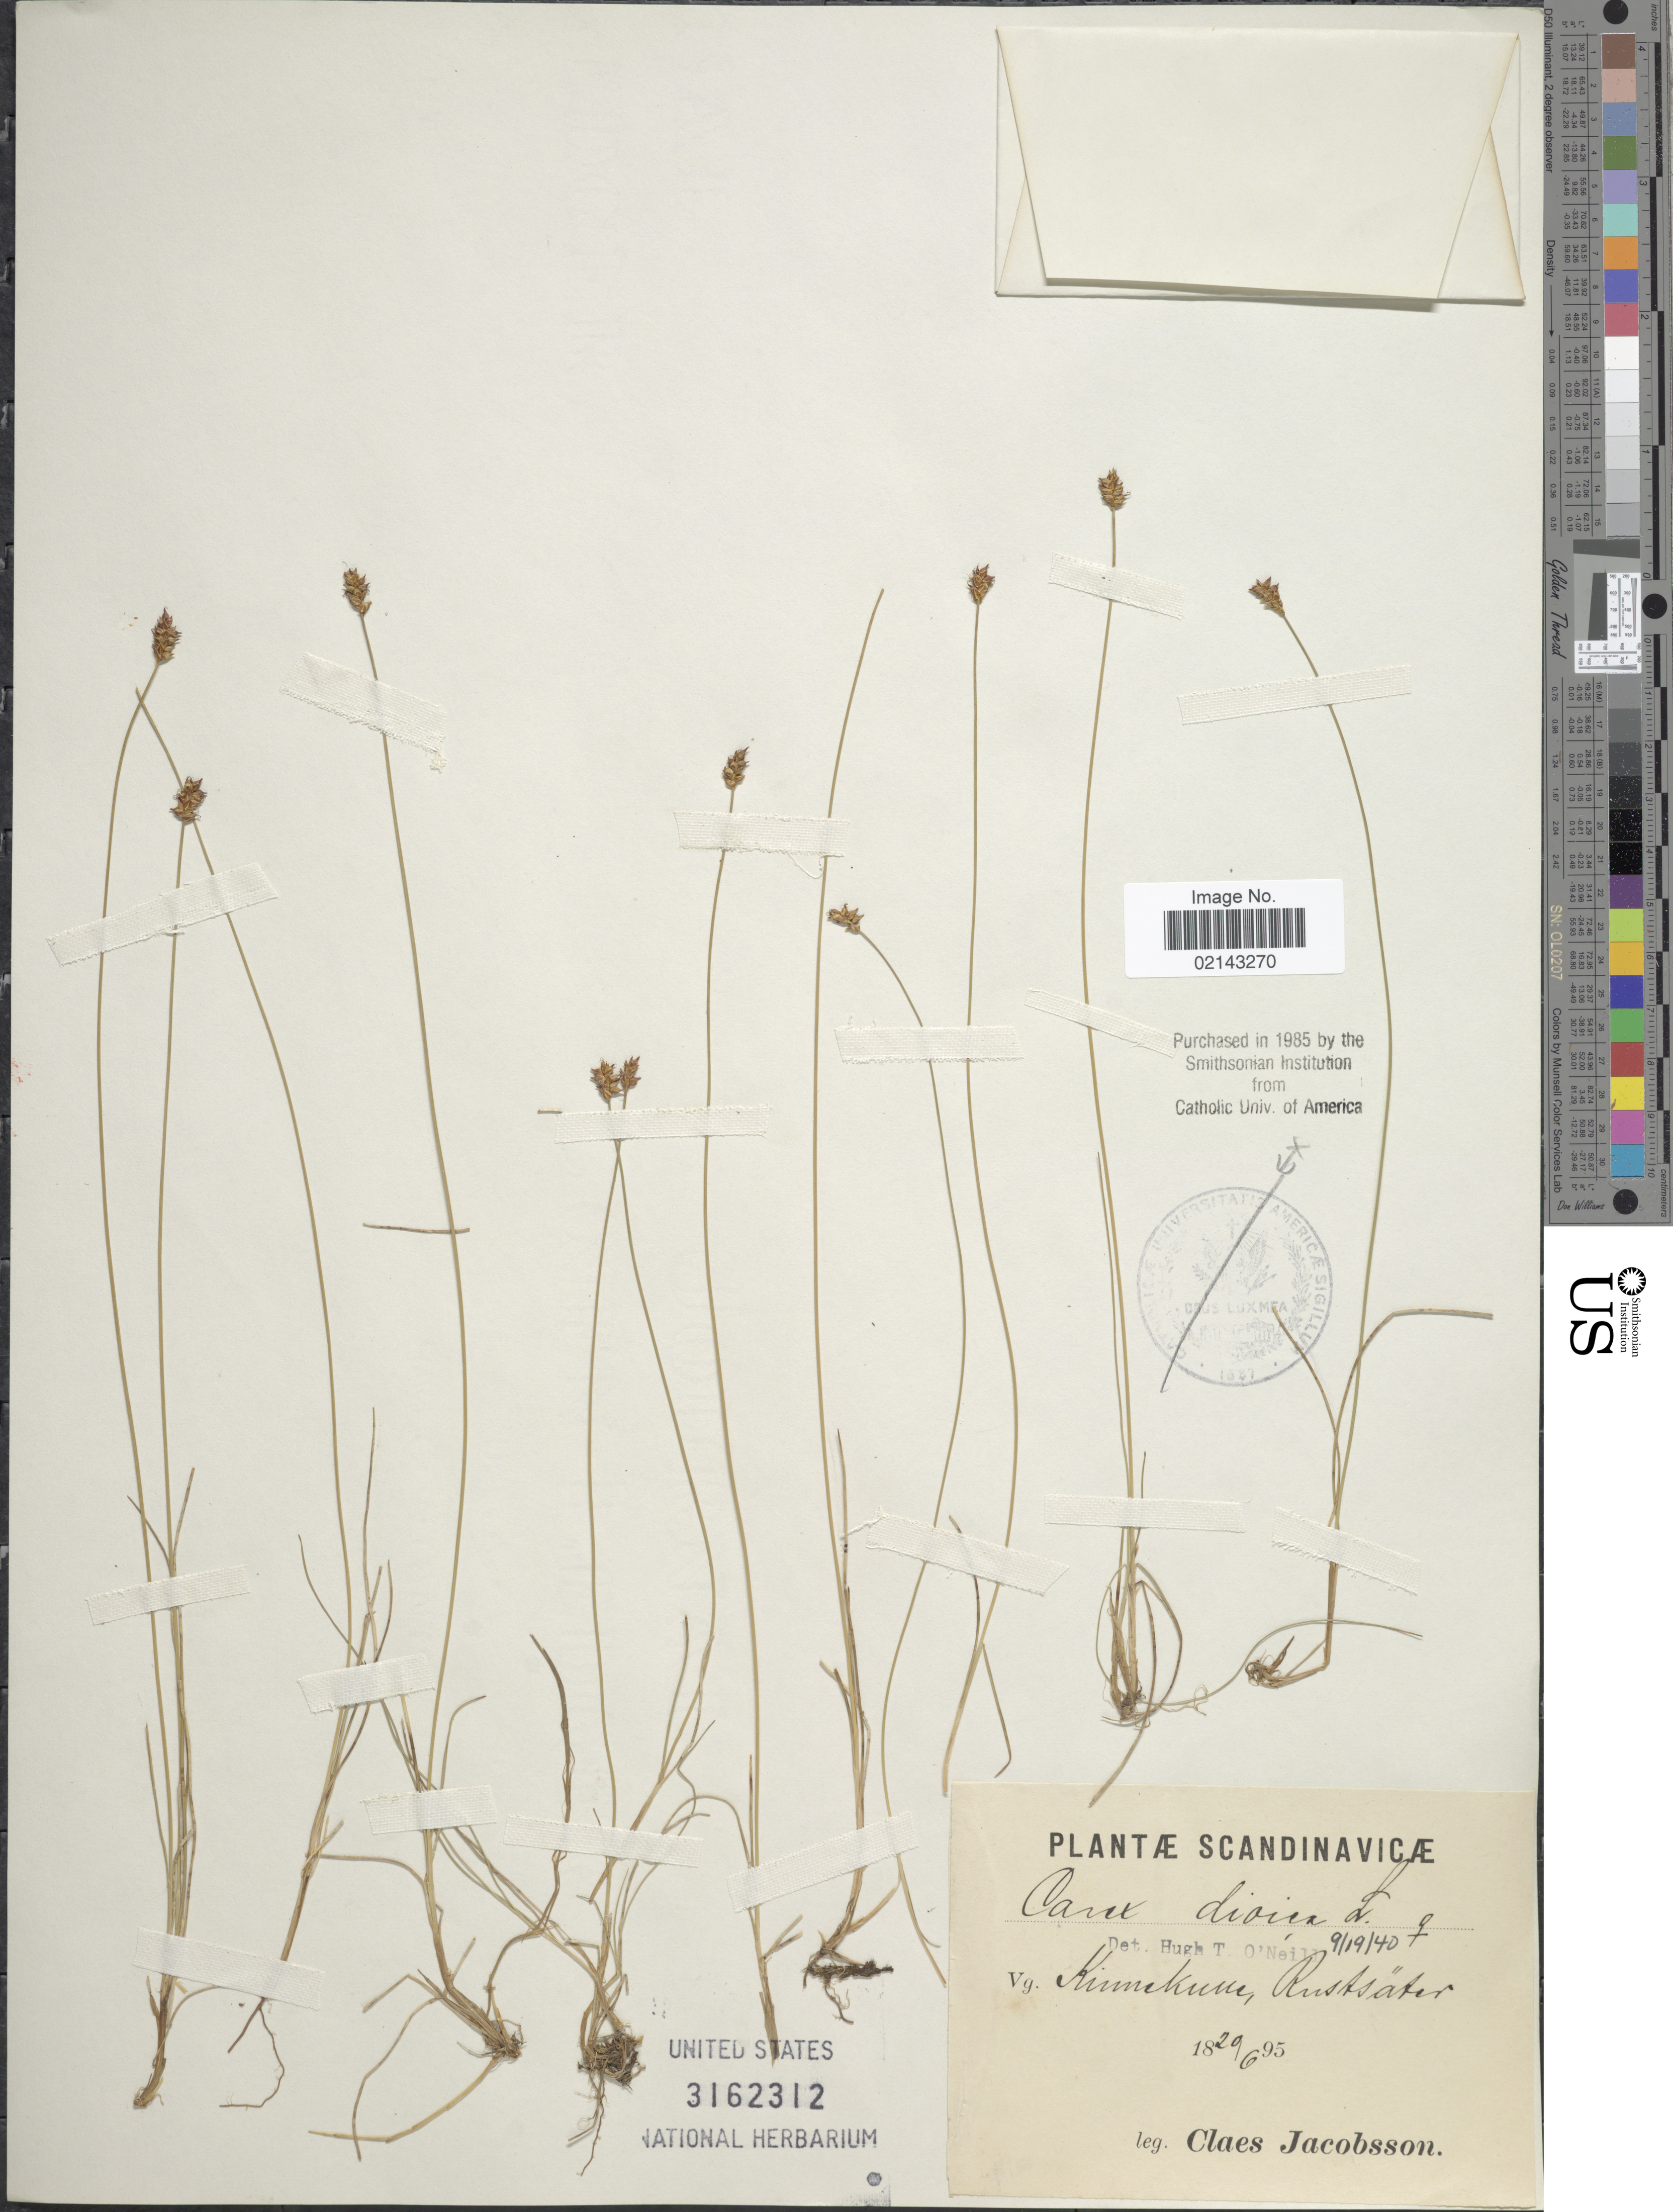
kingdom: Plantae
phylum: Tracheophyta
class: Liliopsida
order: Poales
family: Cyperaceae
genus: Carex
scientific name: Carex dioica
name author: L.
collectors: C. Jacobsson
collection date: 1895-06-20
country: Sweden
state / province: Västra Götaland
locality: Scandinavicæ, Vg. Kinnekulle, Rustsäter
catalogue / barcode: US 3162312